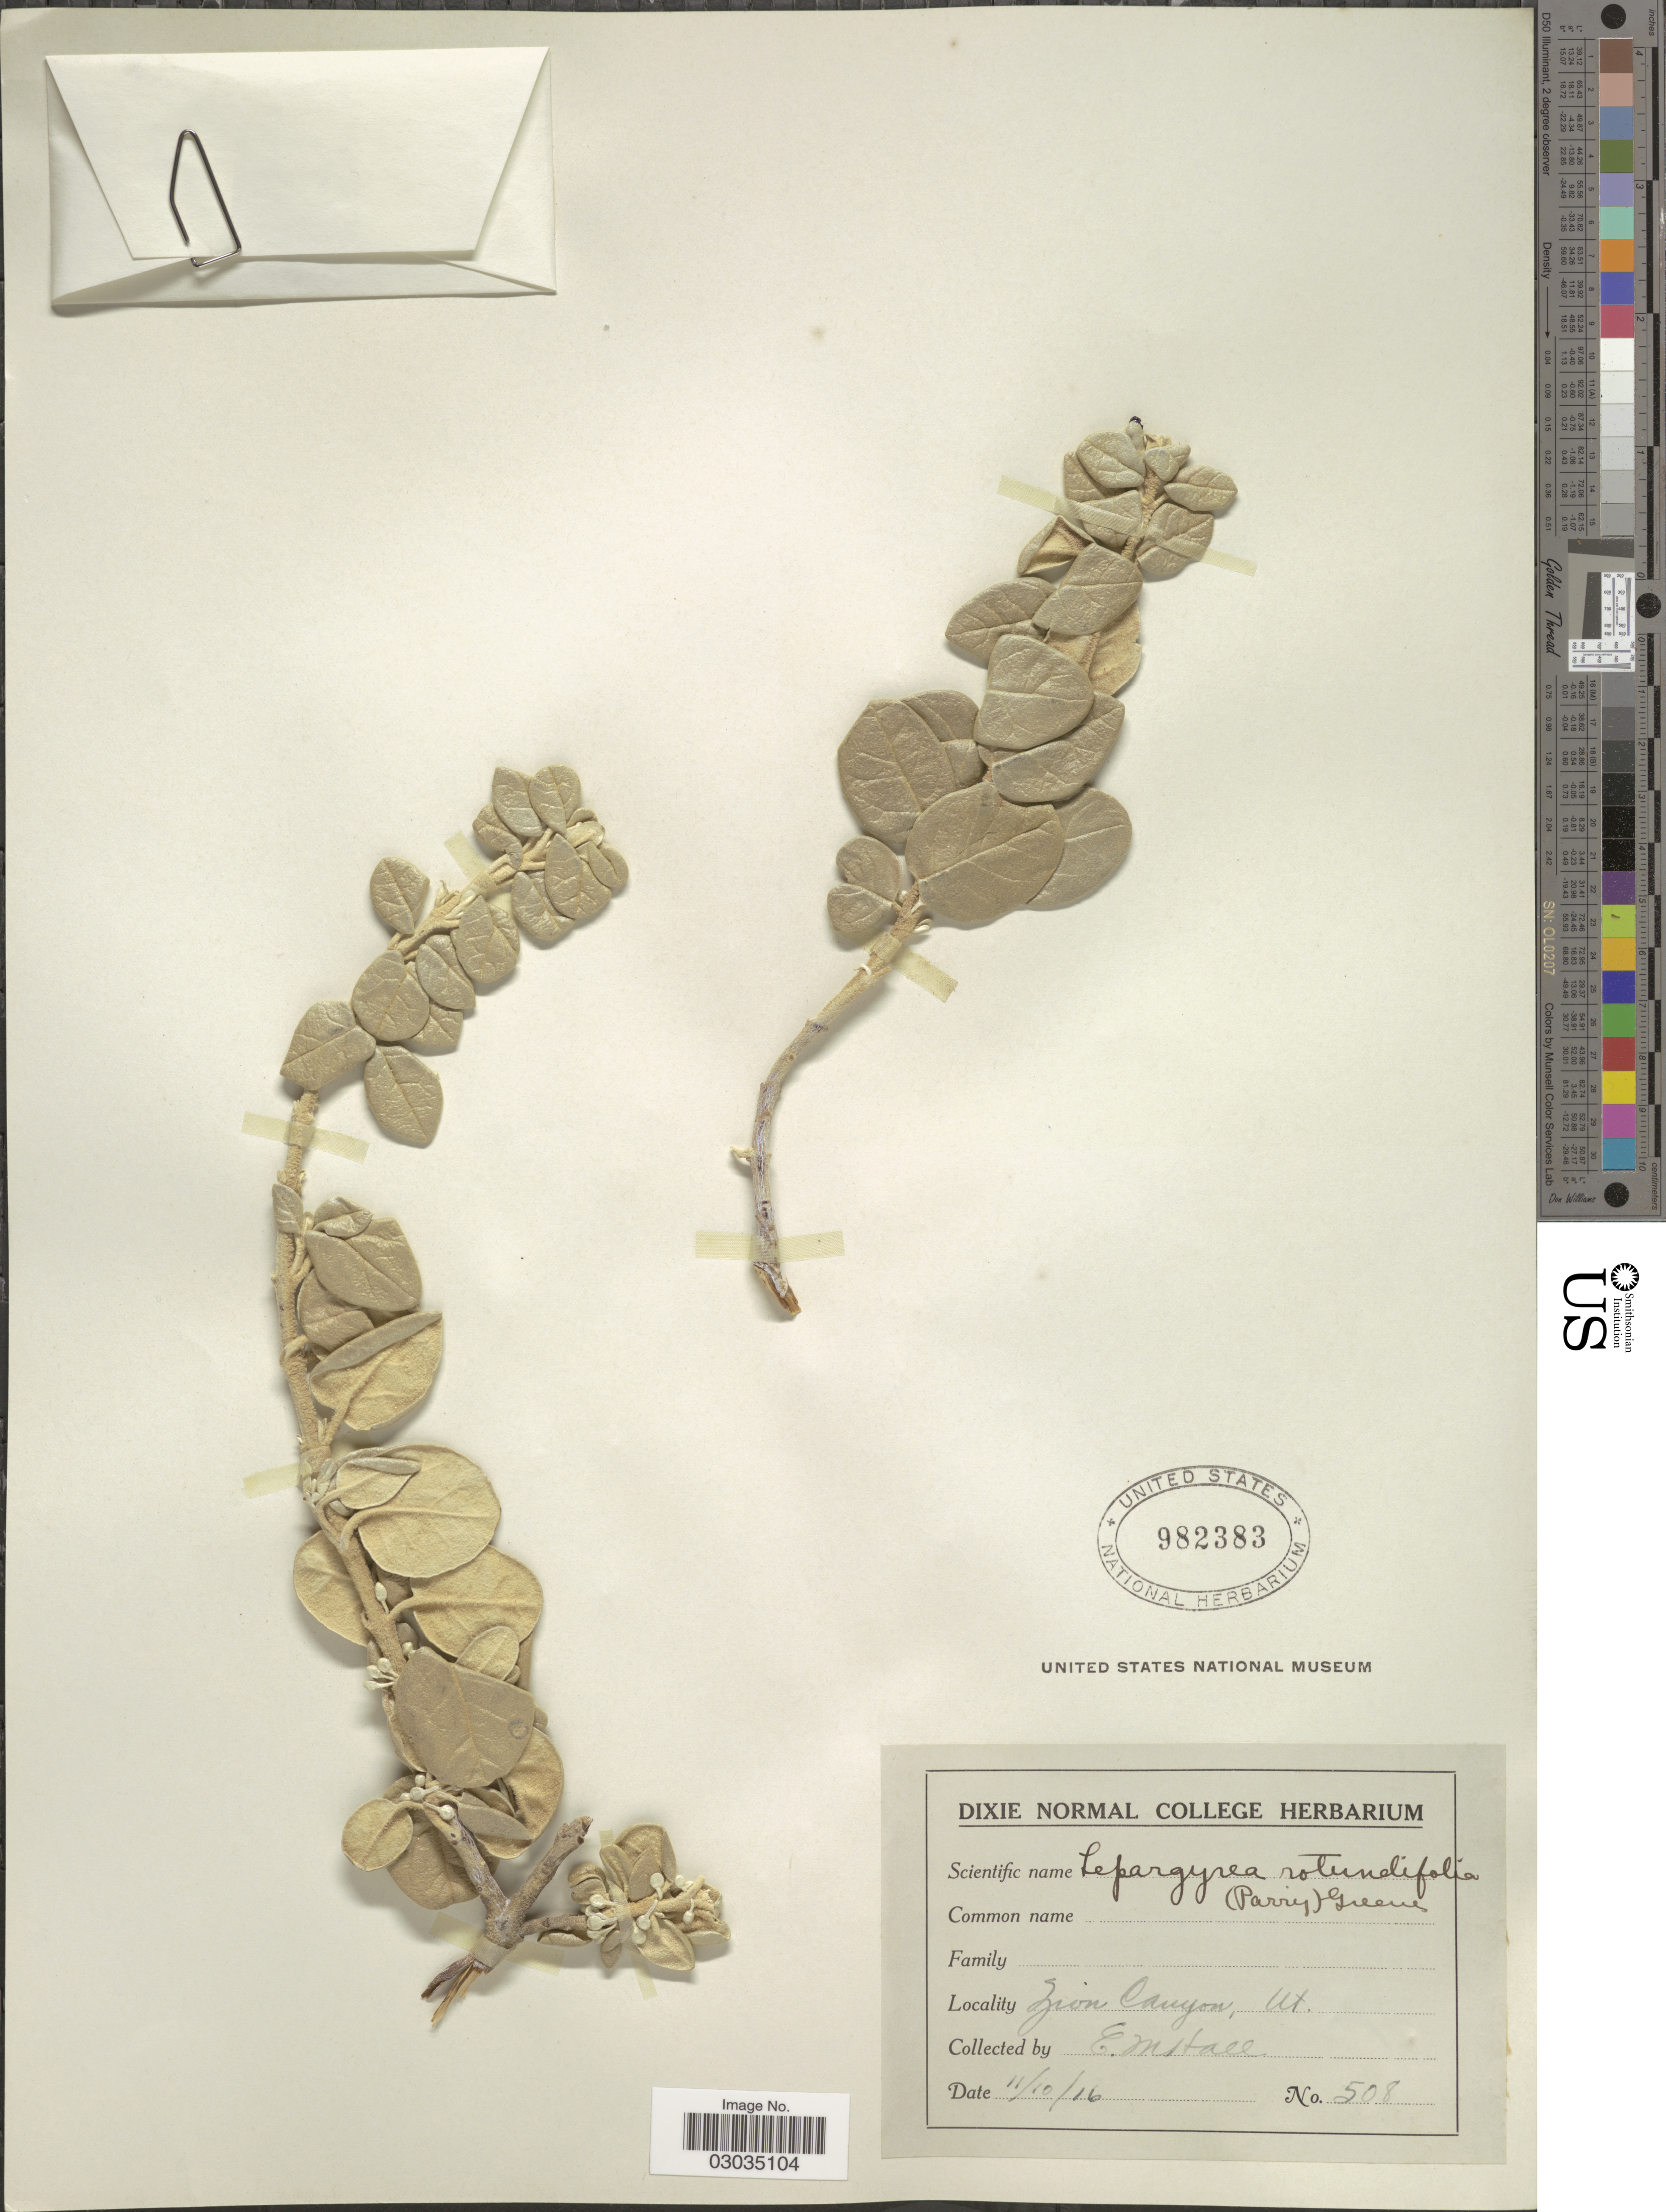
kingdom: Plantae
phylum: Tracheophyta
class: Magnoliopsida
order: Rosales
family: Elaeagnaceae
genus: Shepherdia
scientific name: Shepherdia rotundifolia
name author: Parry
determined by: Strong, Mark T., (BOT), Smithsonian Institution - National Museum of Natural History (UNITED STATES)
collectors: E. Hall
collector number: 508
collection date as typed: Transcribed d/m/y: 10/11/16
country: United States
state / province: Utah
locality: Zion Canyon.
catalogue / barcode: US 982383